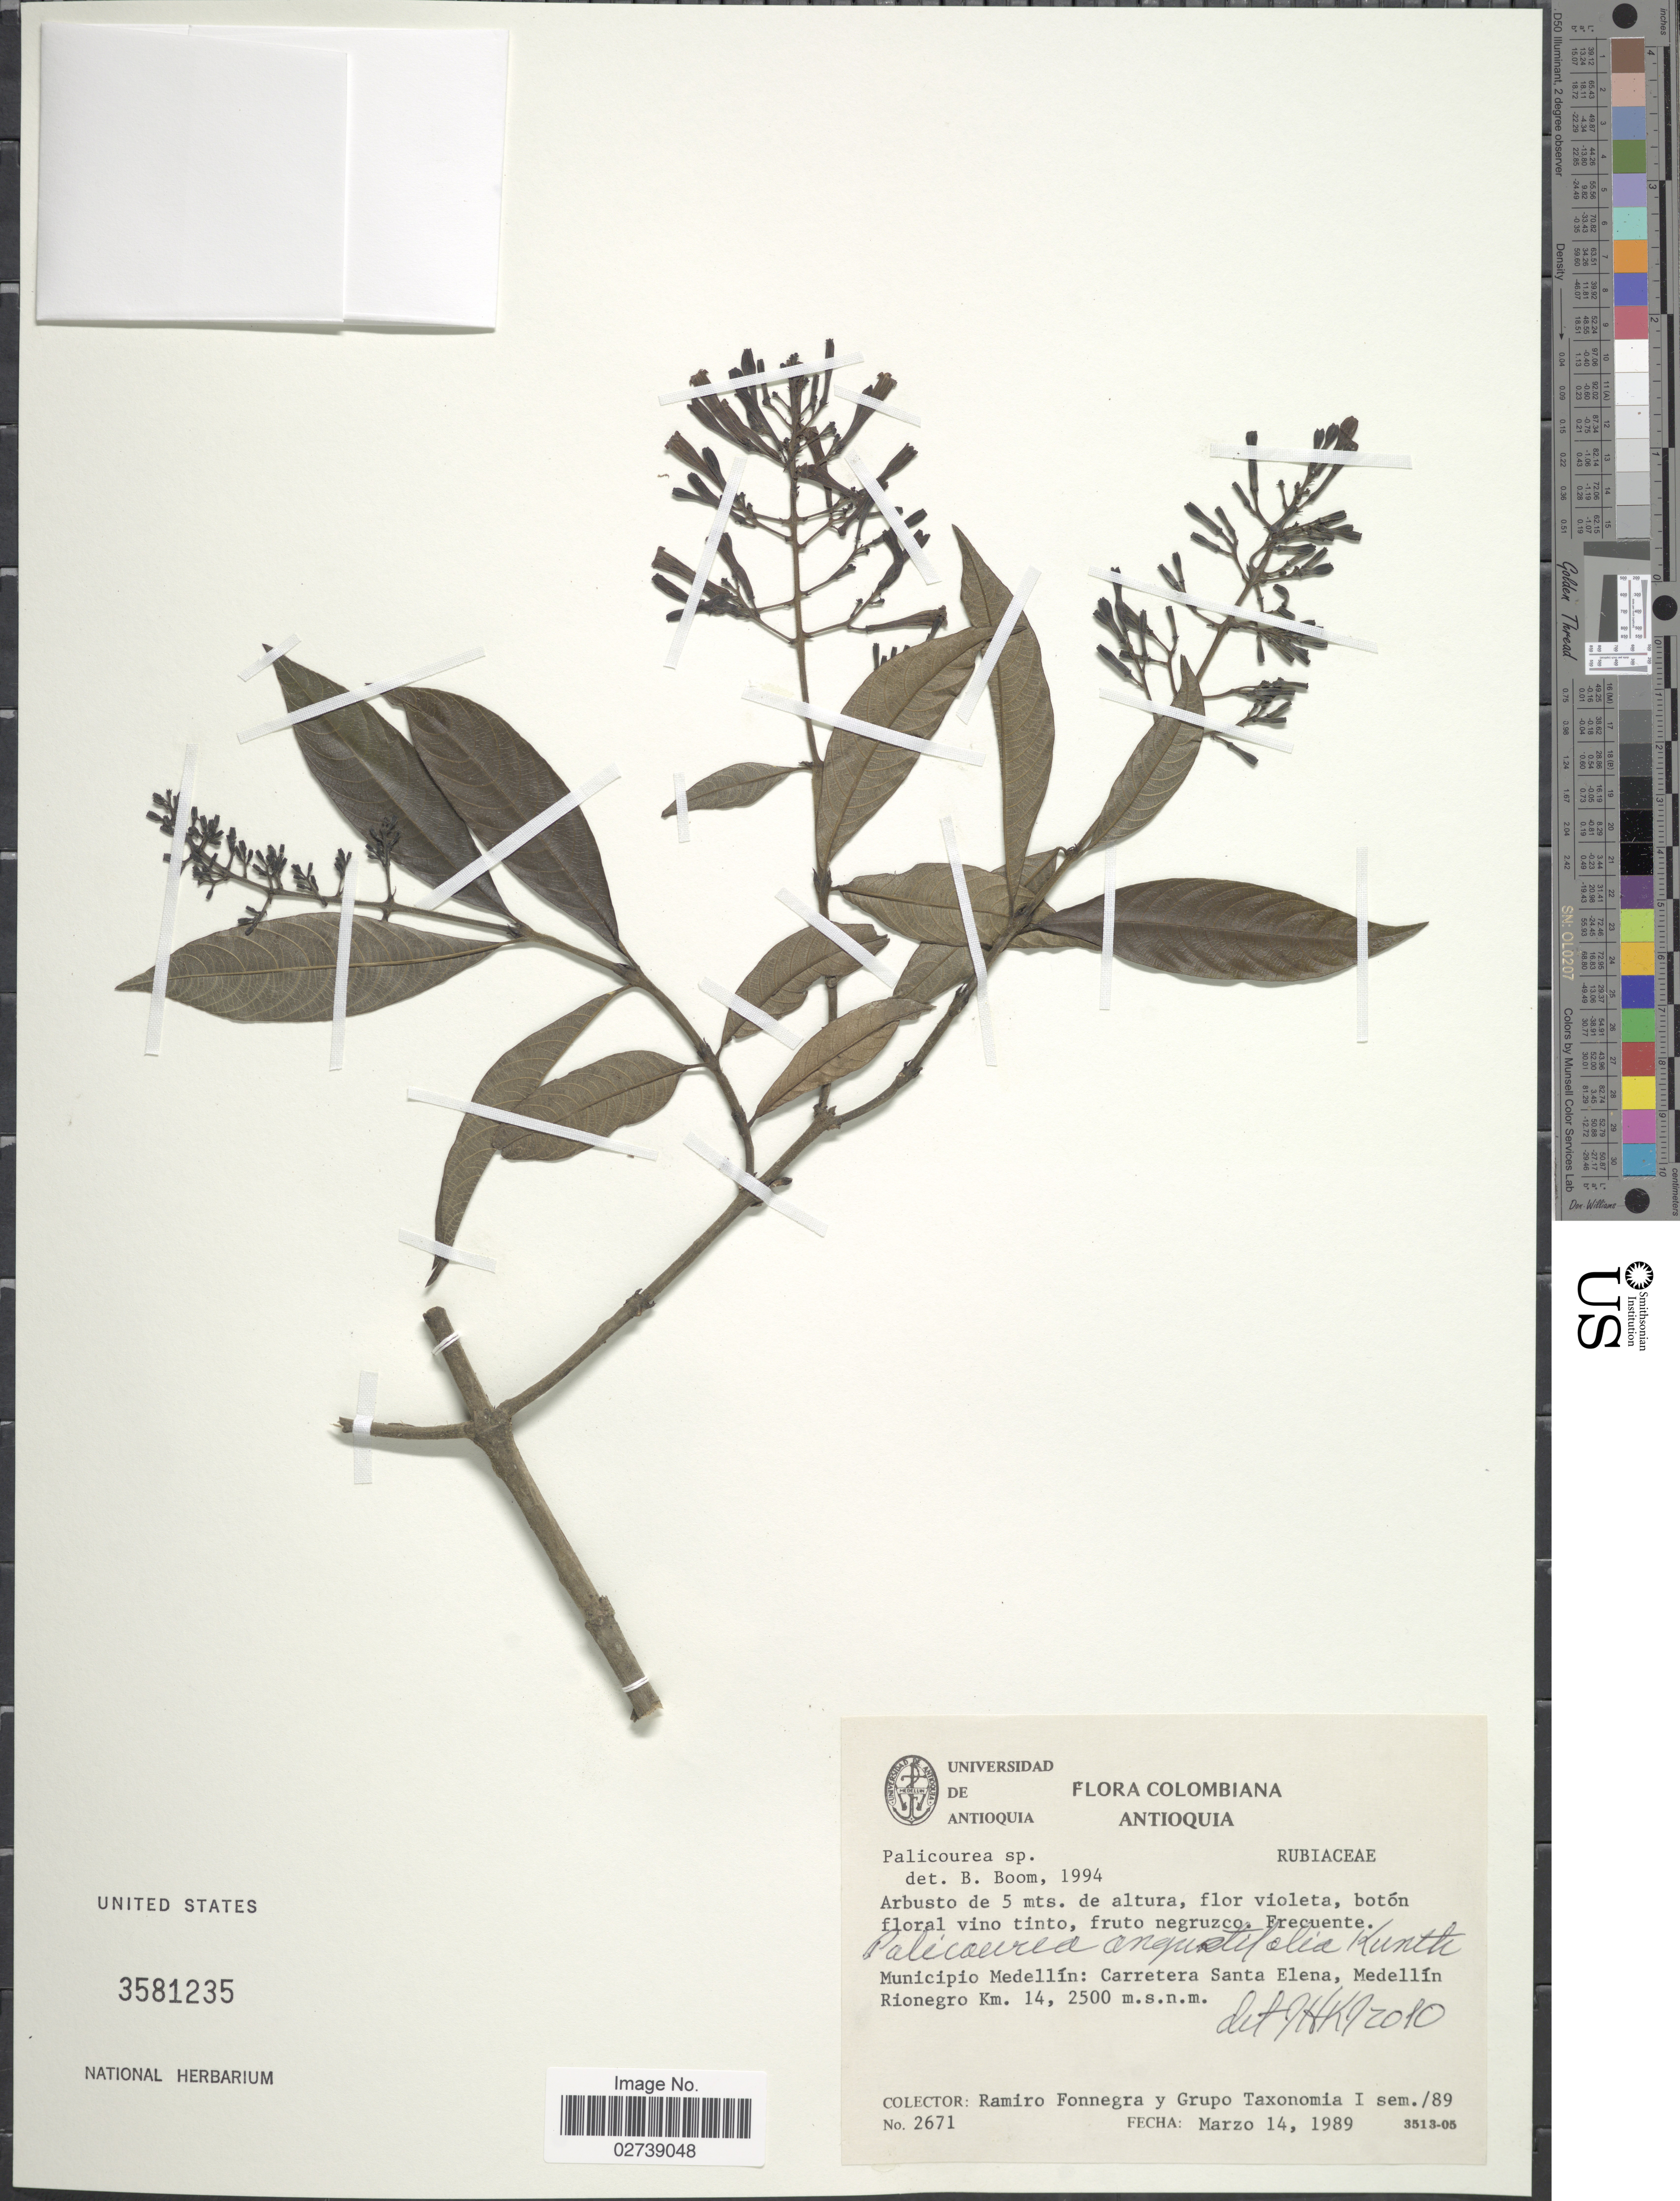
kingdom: Plantae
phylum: Tracheophyta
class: Magnoliopsida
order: Gentianales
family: Rubiaceae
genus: Palicourea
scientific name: Palicourea angustifolia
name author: Kunth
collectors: R. Fonnegra & Grupo Taxonomia I sem. /89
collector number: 2671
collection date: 1989-03-14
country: Colombia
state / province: Antioquia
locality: Antioquia, Municipio Medellin: Carretera Santa Elena, Medellin, Rionegro Km. 14.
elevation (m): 2500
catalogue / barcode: US 3581235